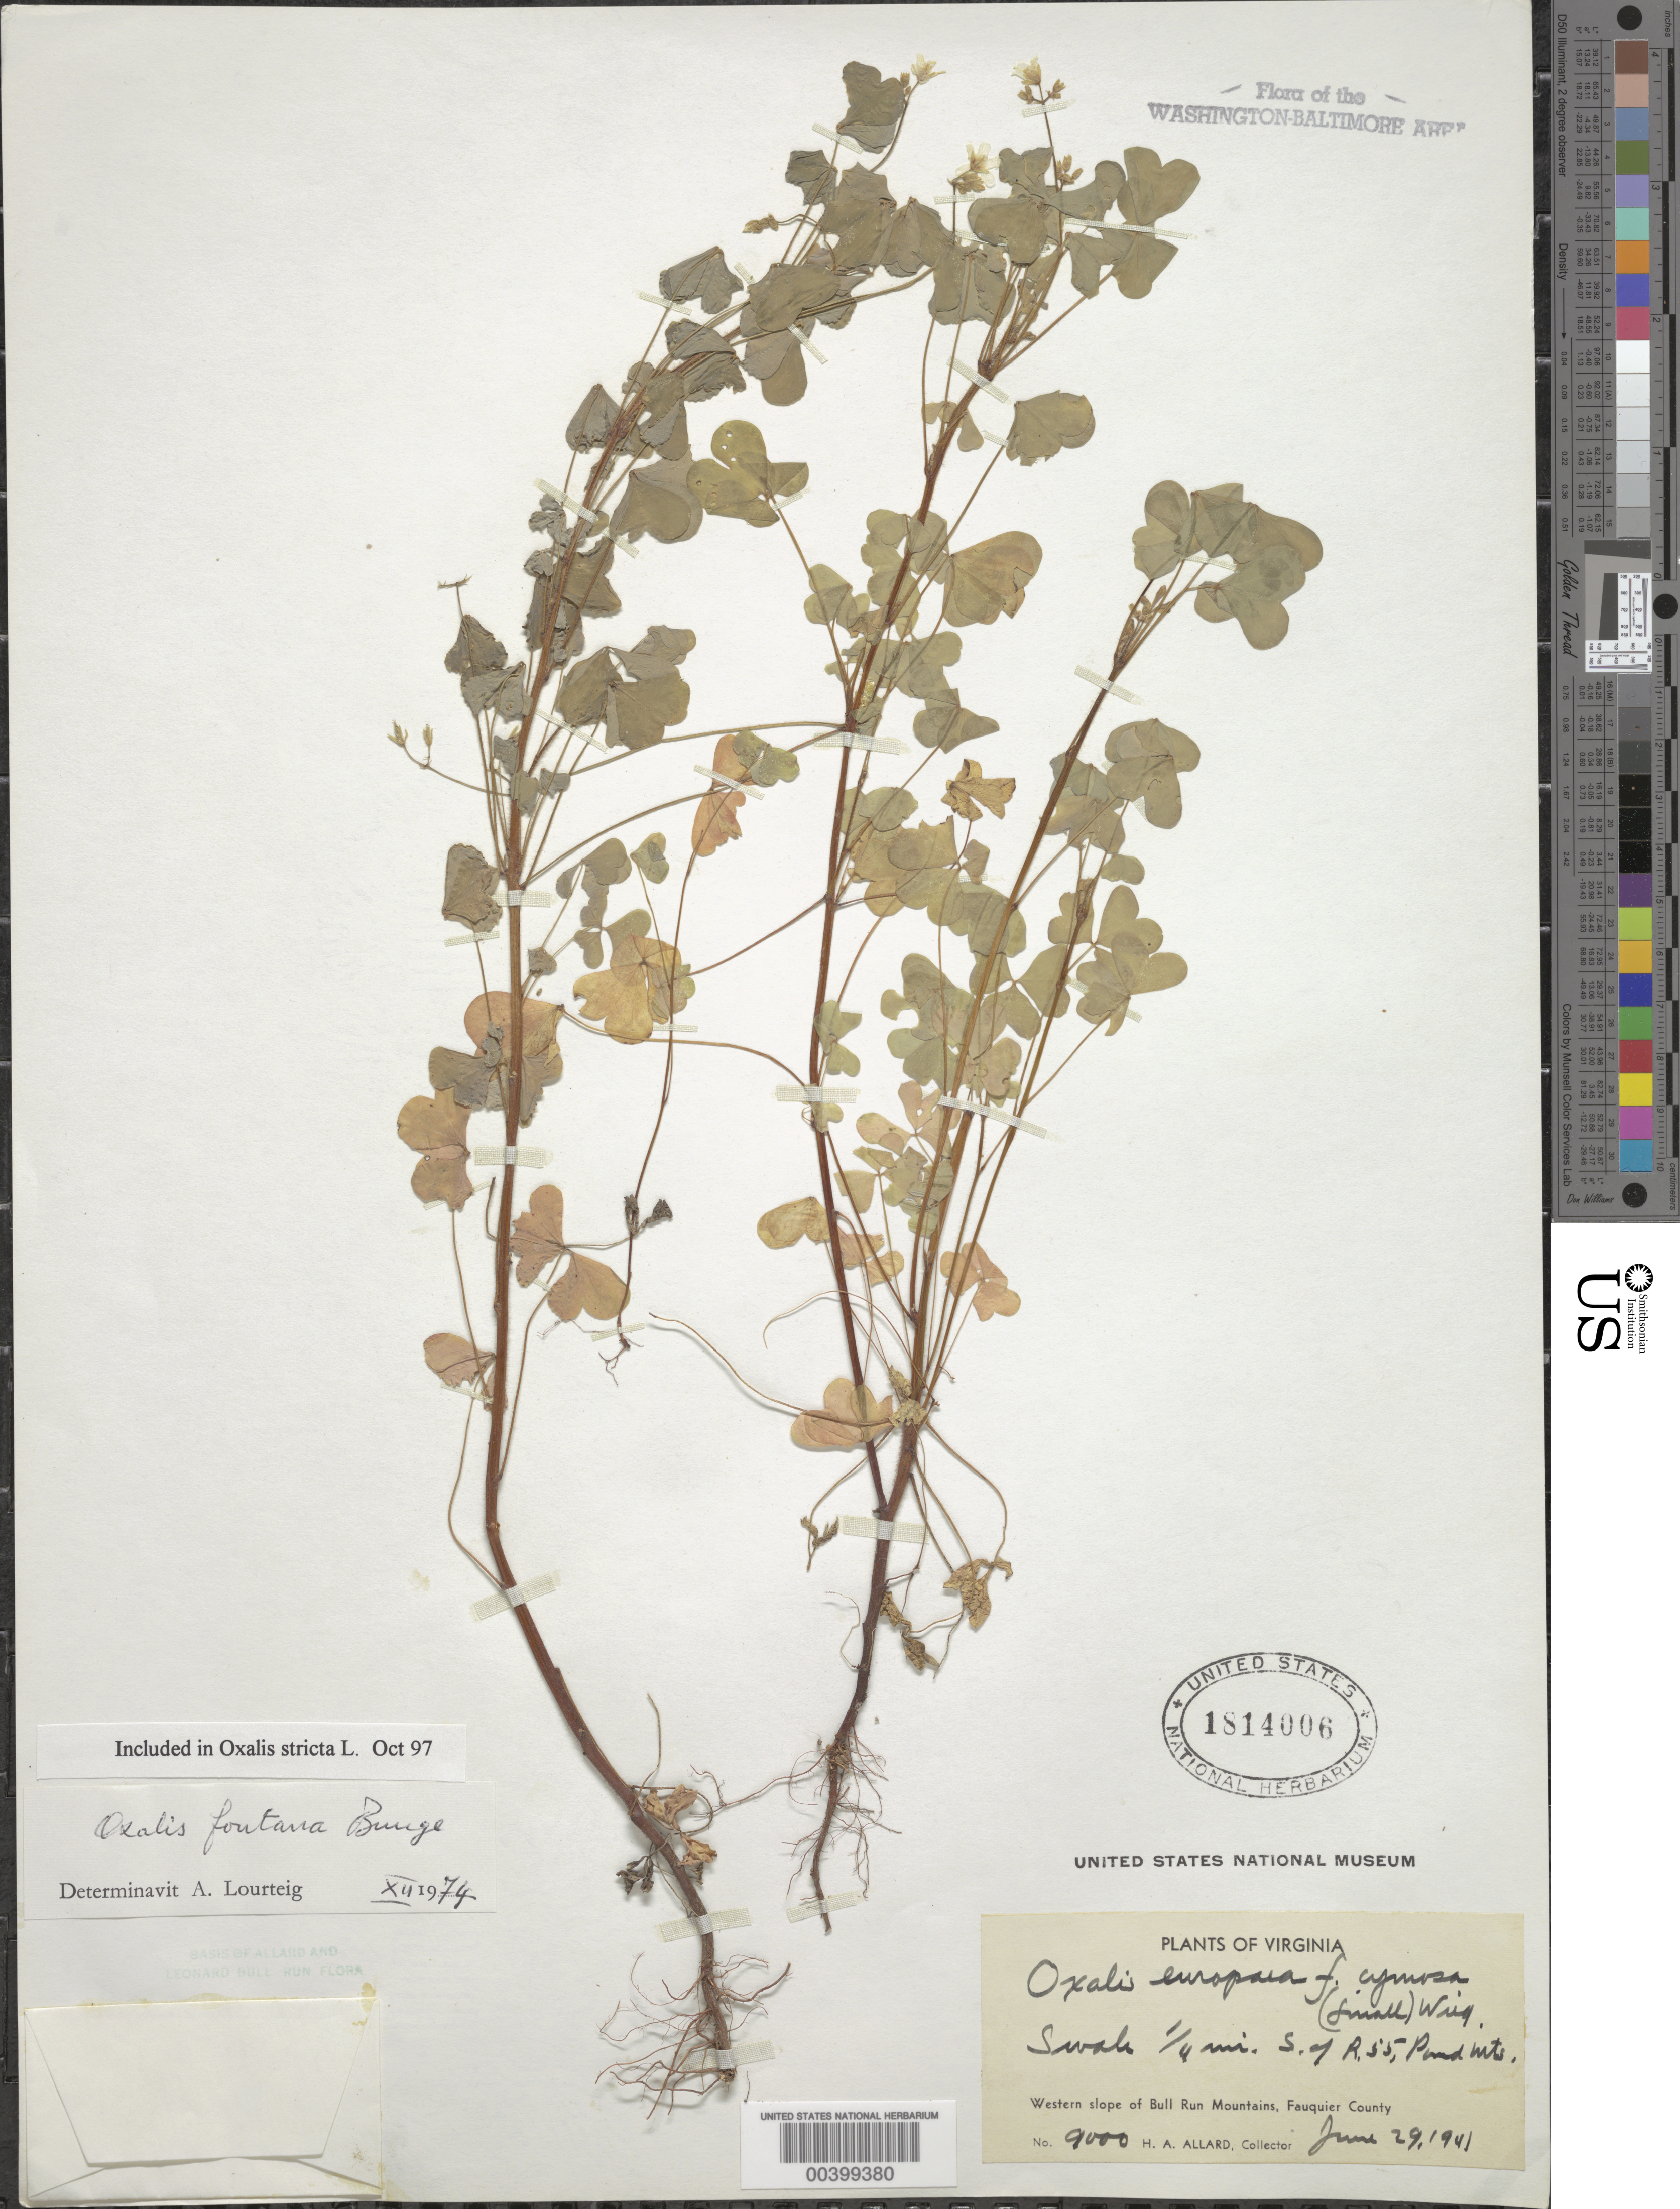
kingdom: Plantae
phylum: Tracheophyta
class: Magnoliopsida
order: Oxalidales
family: Oxalidaceae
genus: Oxalis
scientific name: Oxalis stricta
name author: L.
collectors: H. A. Allard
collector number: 9000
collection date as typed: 29 Jun 1941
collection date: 1941-06-29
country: United States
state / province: Virginia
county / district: Fauquier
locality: South of Route 55, Pond Mountains Bull Run Mts.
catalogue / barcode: US 1814006